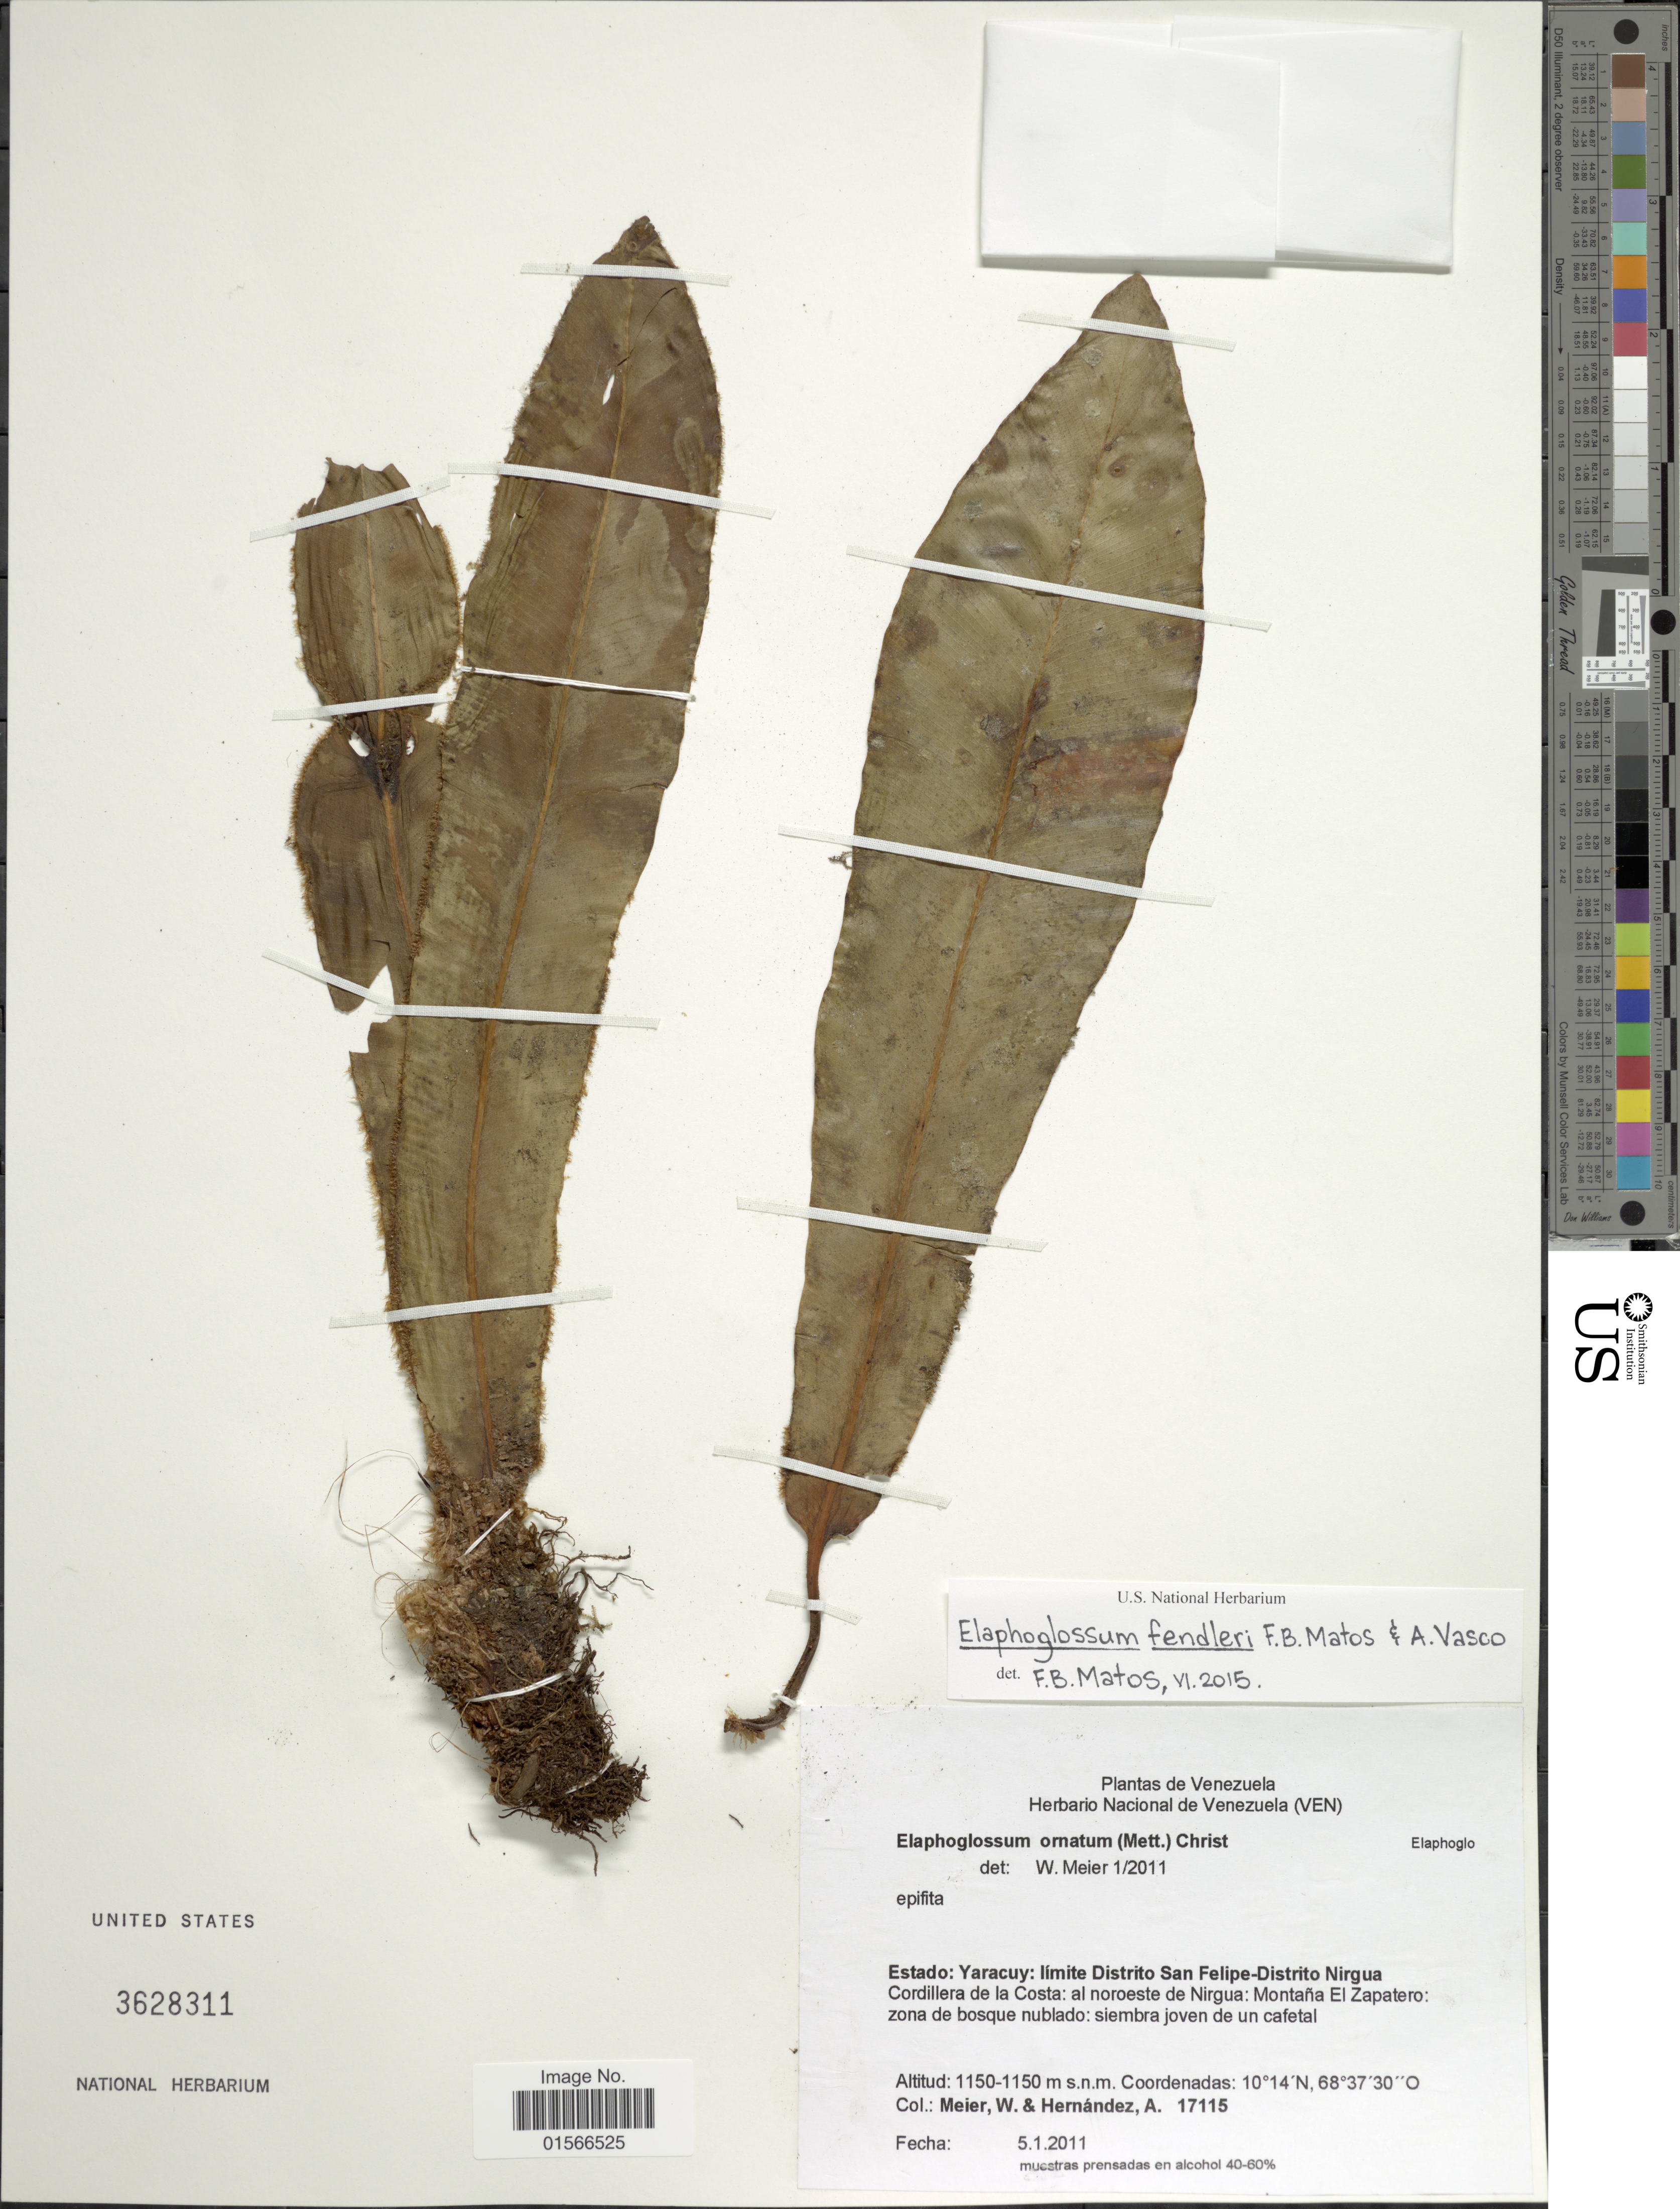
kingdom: Plantae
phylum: Tracheophyta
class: Polypodiopsida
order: Polypodiales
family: Dryopteridaceae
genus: Elaphoglossum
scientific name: Elaphoglossum fendleri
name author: F.B. Matos & A. Vasco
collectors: W. Meier & A. Hernandez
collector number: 17115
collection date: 2011-02-05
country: Venezuela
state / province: Yaracuy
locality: Límite Distrito San Felipe-Distrito Nirgua Cordillera de la Costa: al noroeste de Nirgau: Montaña El Zapatero: zona de bosque nublado: siembra joven de un cafetal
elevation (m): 1150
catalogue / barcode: US 3628311